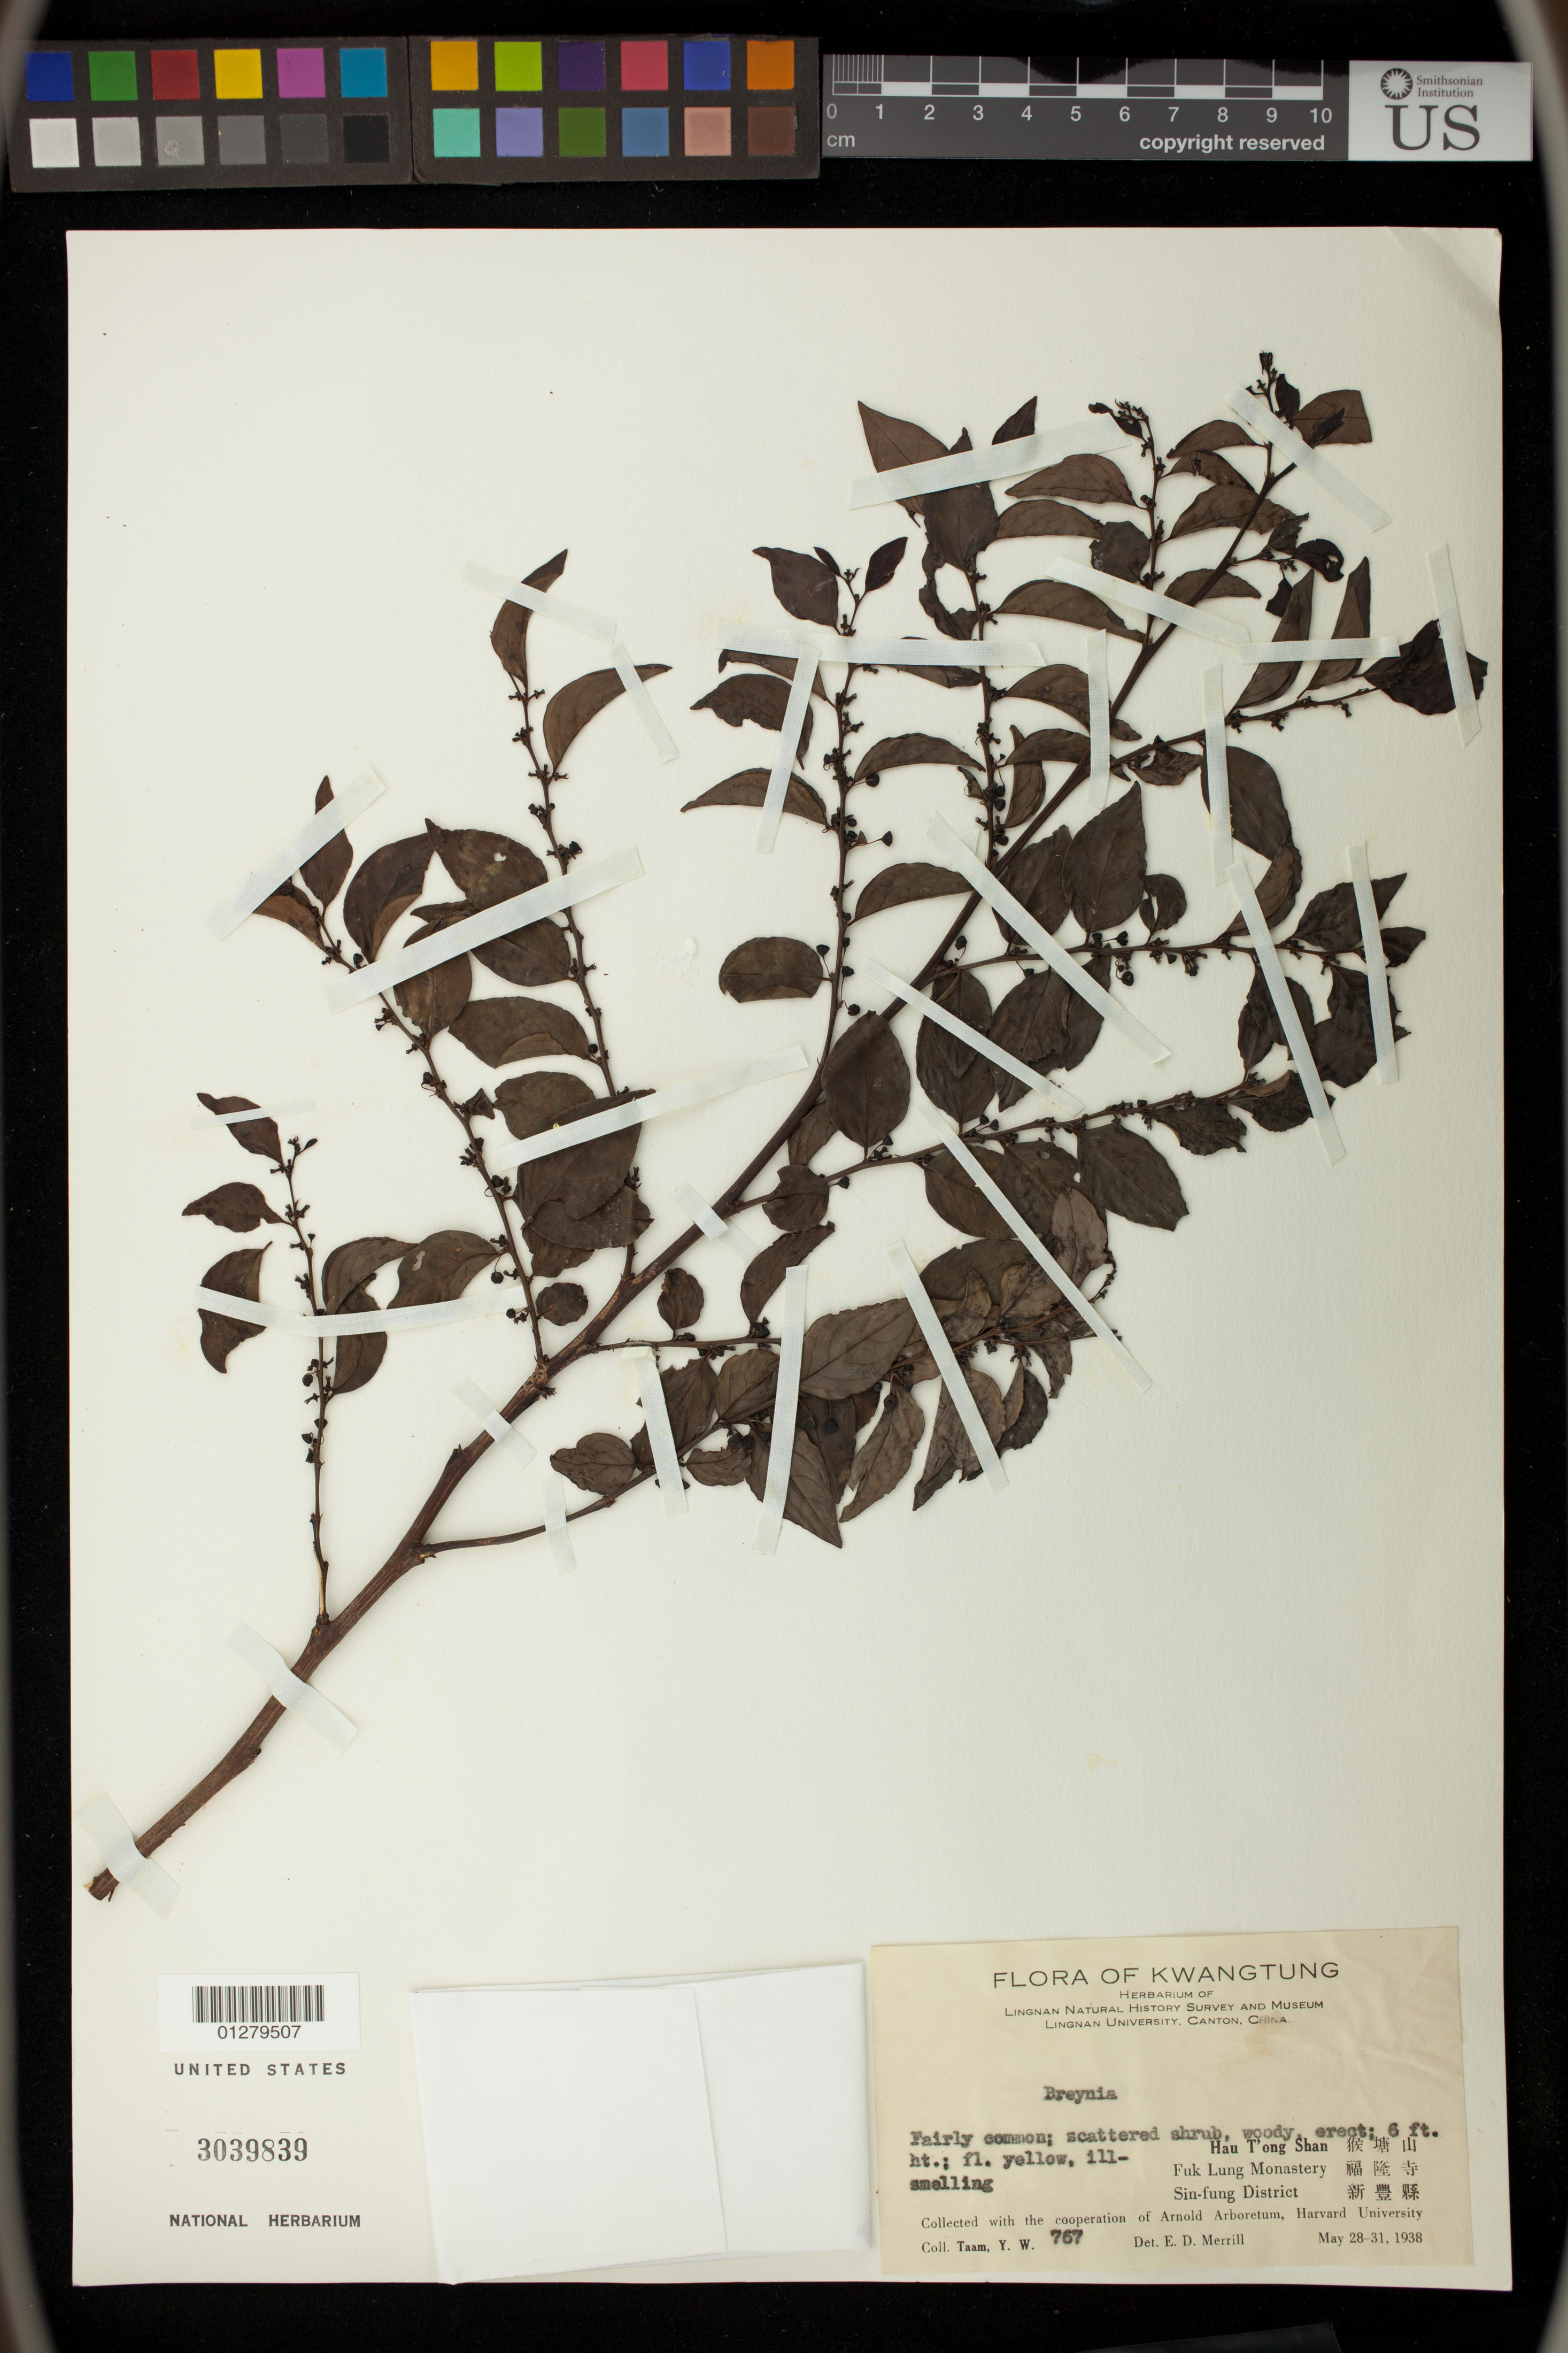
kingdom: Plantae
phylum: Tracheophyta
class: Magnoliopsida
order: Malpighiales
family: Phyllanthaceae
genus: Breynia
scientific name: Breynia sp.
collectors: Y. W. Taam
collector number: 767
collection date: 1938-05-28/1938-05-31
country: China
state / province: Guangdong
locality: Hau T'ong Shan, Fuk Lung Monastery, Sin-Fung District, Kwangtung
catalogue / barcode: US 3039839